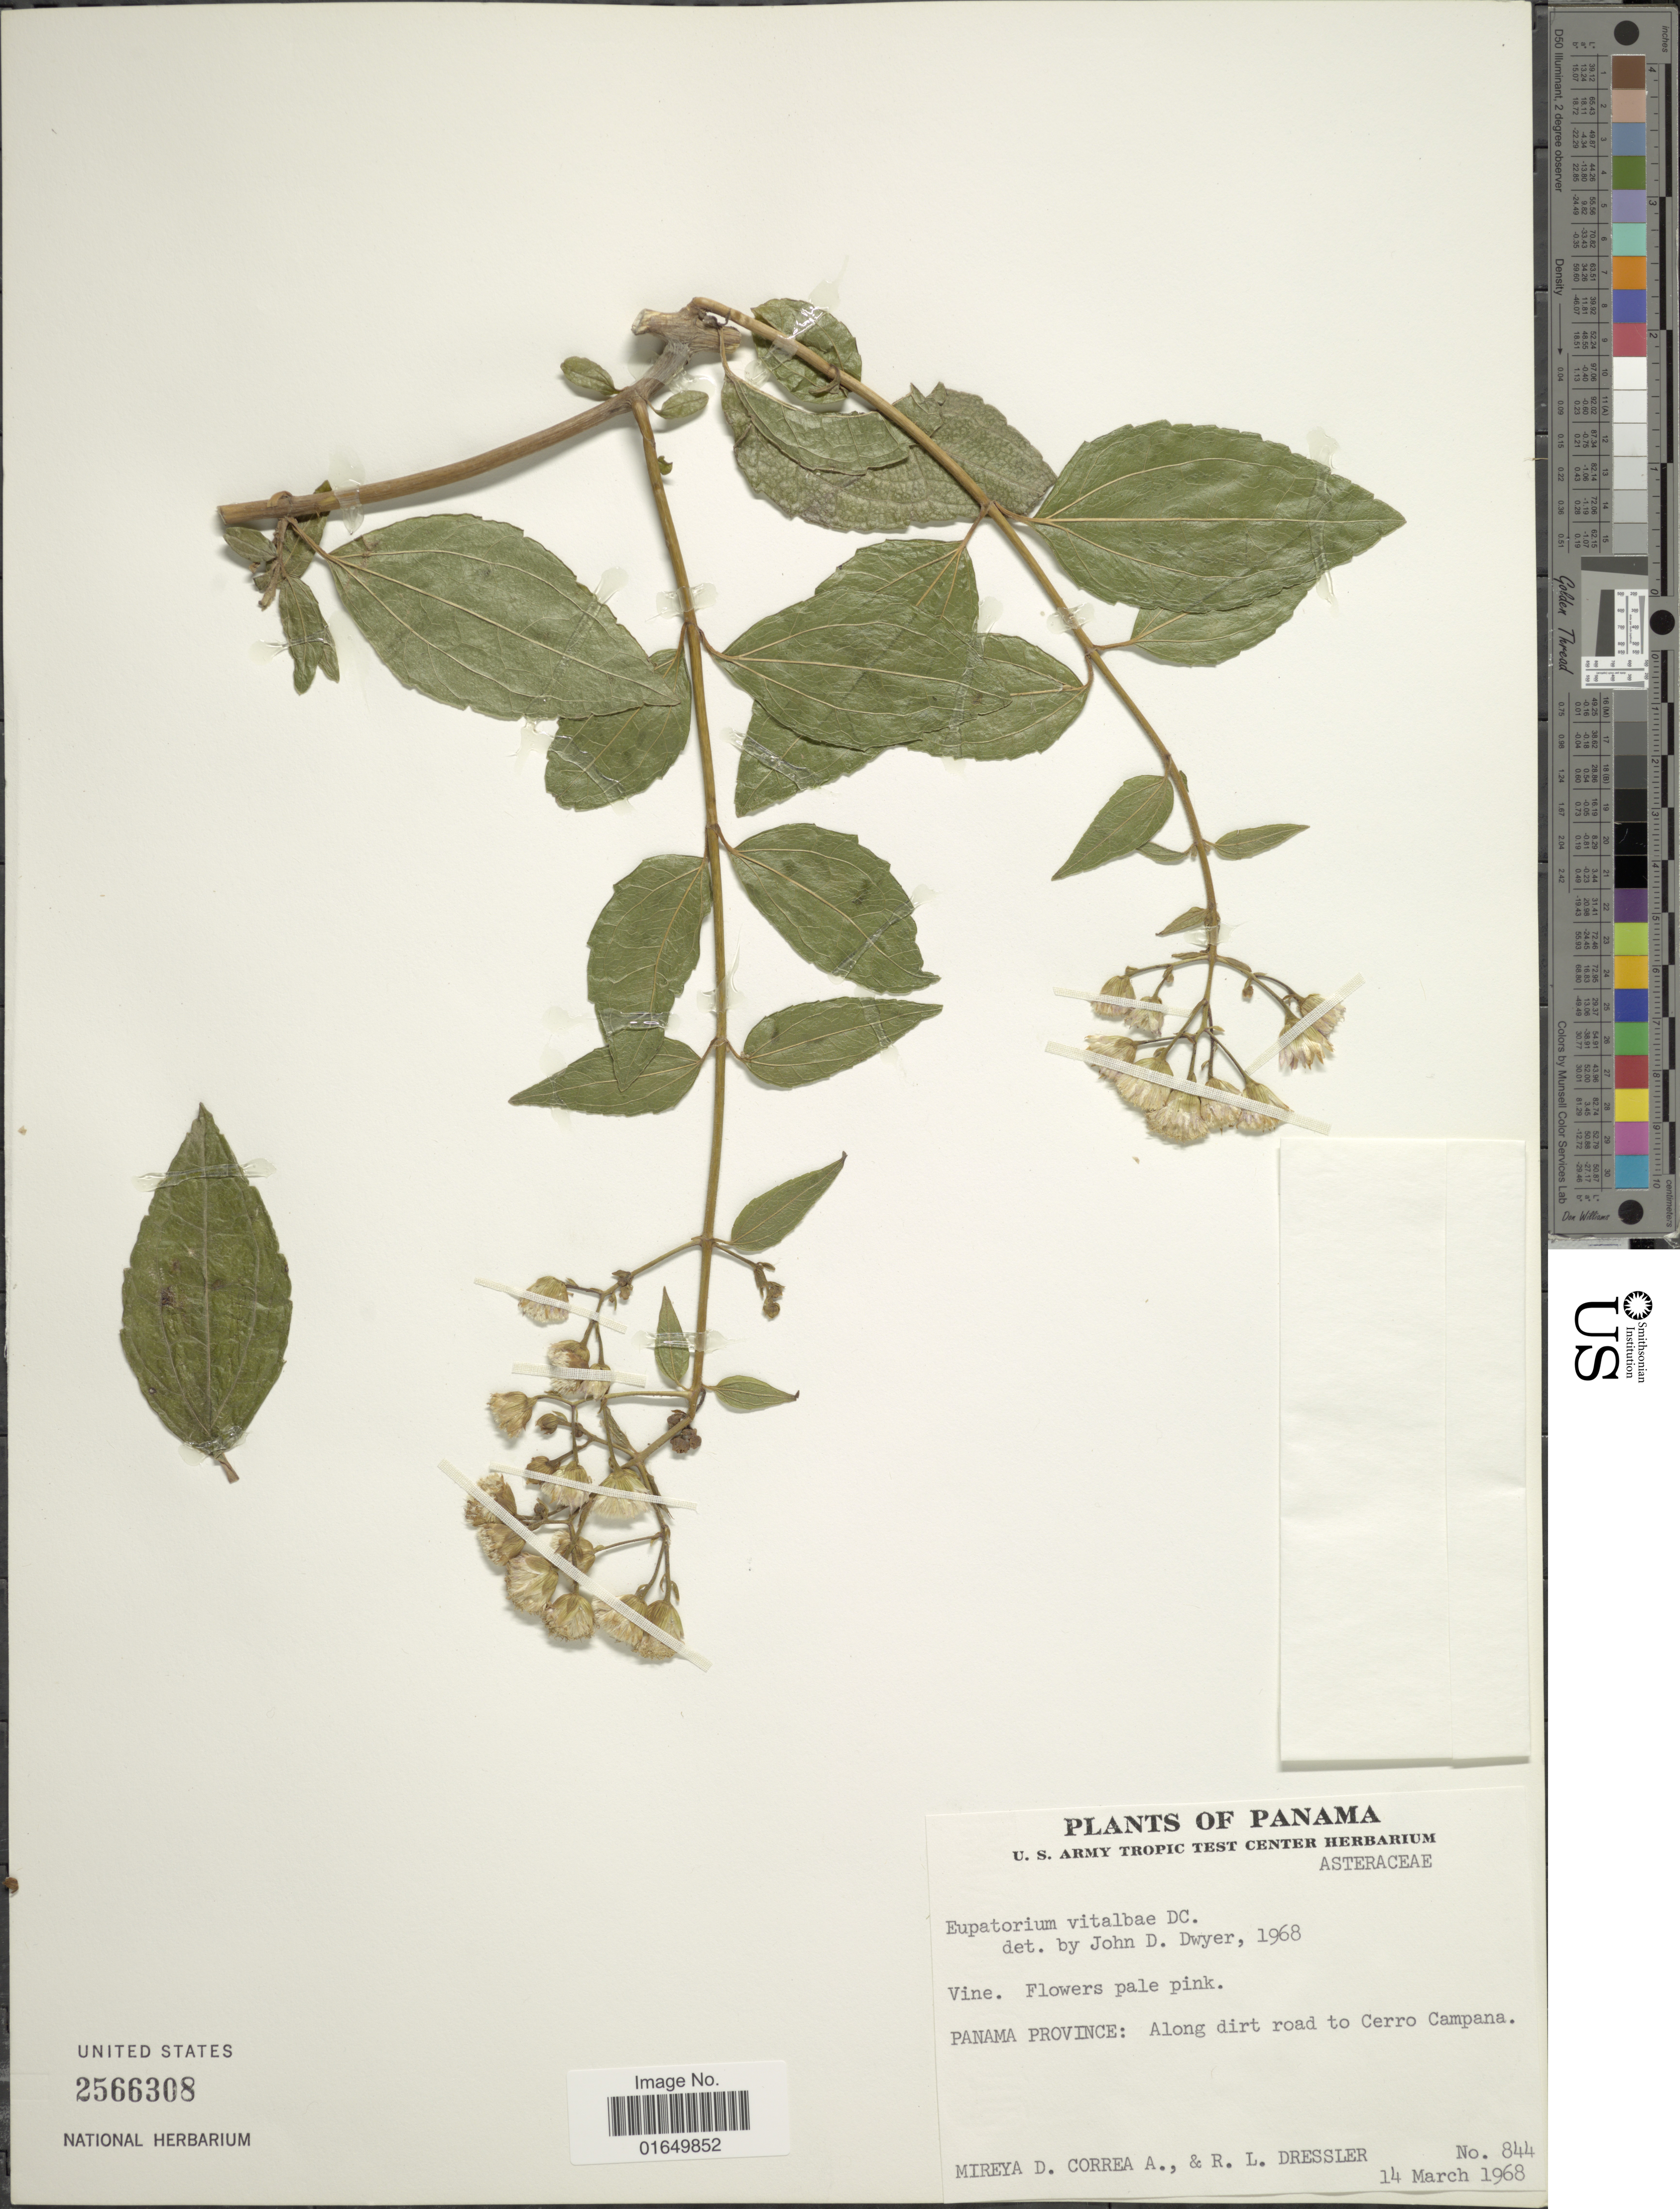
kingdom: Plantae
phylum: Tracheophyta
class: Magnoliopsida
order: Asterales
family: Asteraceae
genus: Heterocondylus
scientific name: Heterocondylus vitalbae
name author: (DC.) R.M. King & H. Rob.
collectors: M. D. Corrêa-A. & R. Dressler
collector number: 844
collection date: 1968-03-14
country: Panama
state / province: Panamá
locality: Along dirt road to Cerro Campana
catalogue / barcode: US 2566308